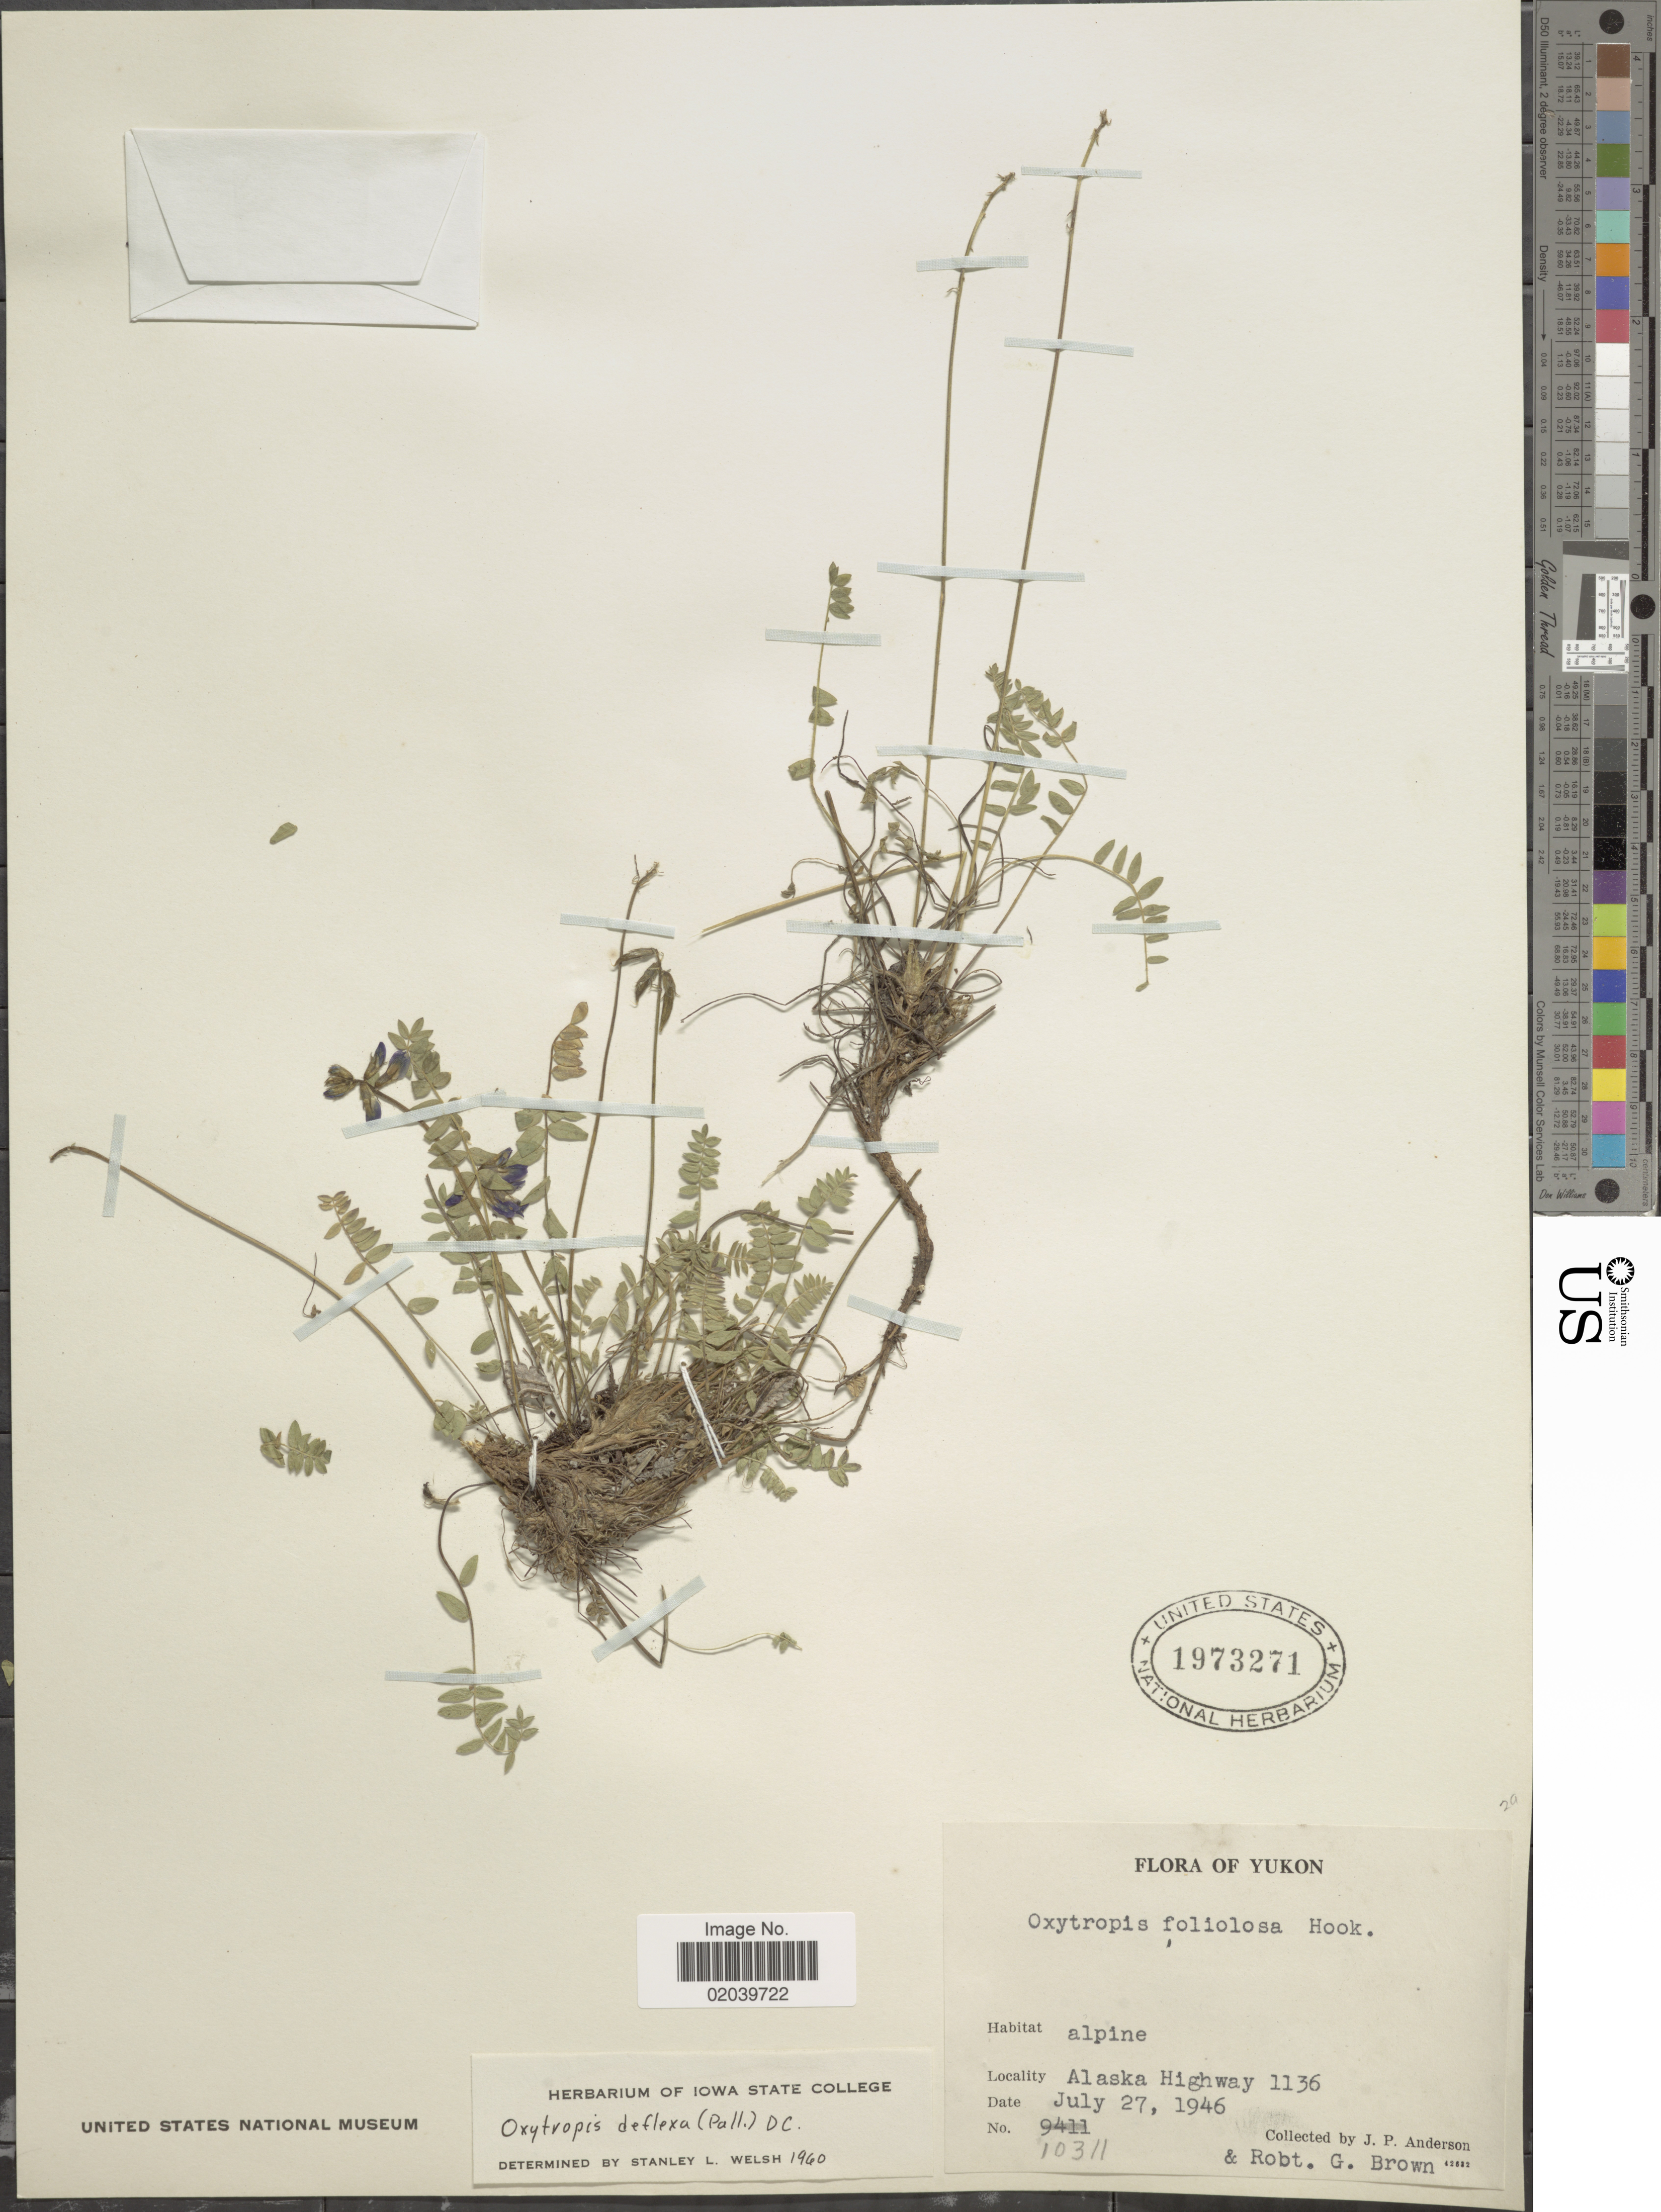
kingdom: Plantae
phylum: Tracheophyta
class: Magnoliopsida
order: Fabales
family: Fabaceae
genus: Oxytropis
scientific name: Oxytropis deflexa var. foliolosa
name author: (Hook.) Barneby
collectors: J. P. Anderson & R. G. Brown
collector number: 10311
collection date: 1946-07-27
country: Canada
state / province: Yukon Territory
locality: Yukon. Alpine. Alaska Highway 1136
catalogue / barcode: US 1973271